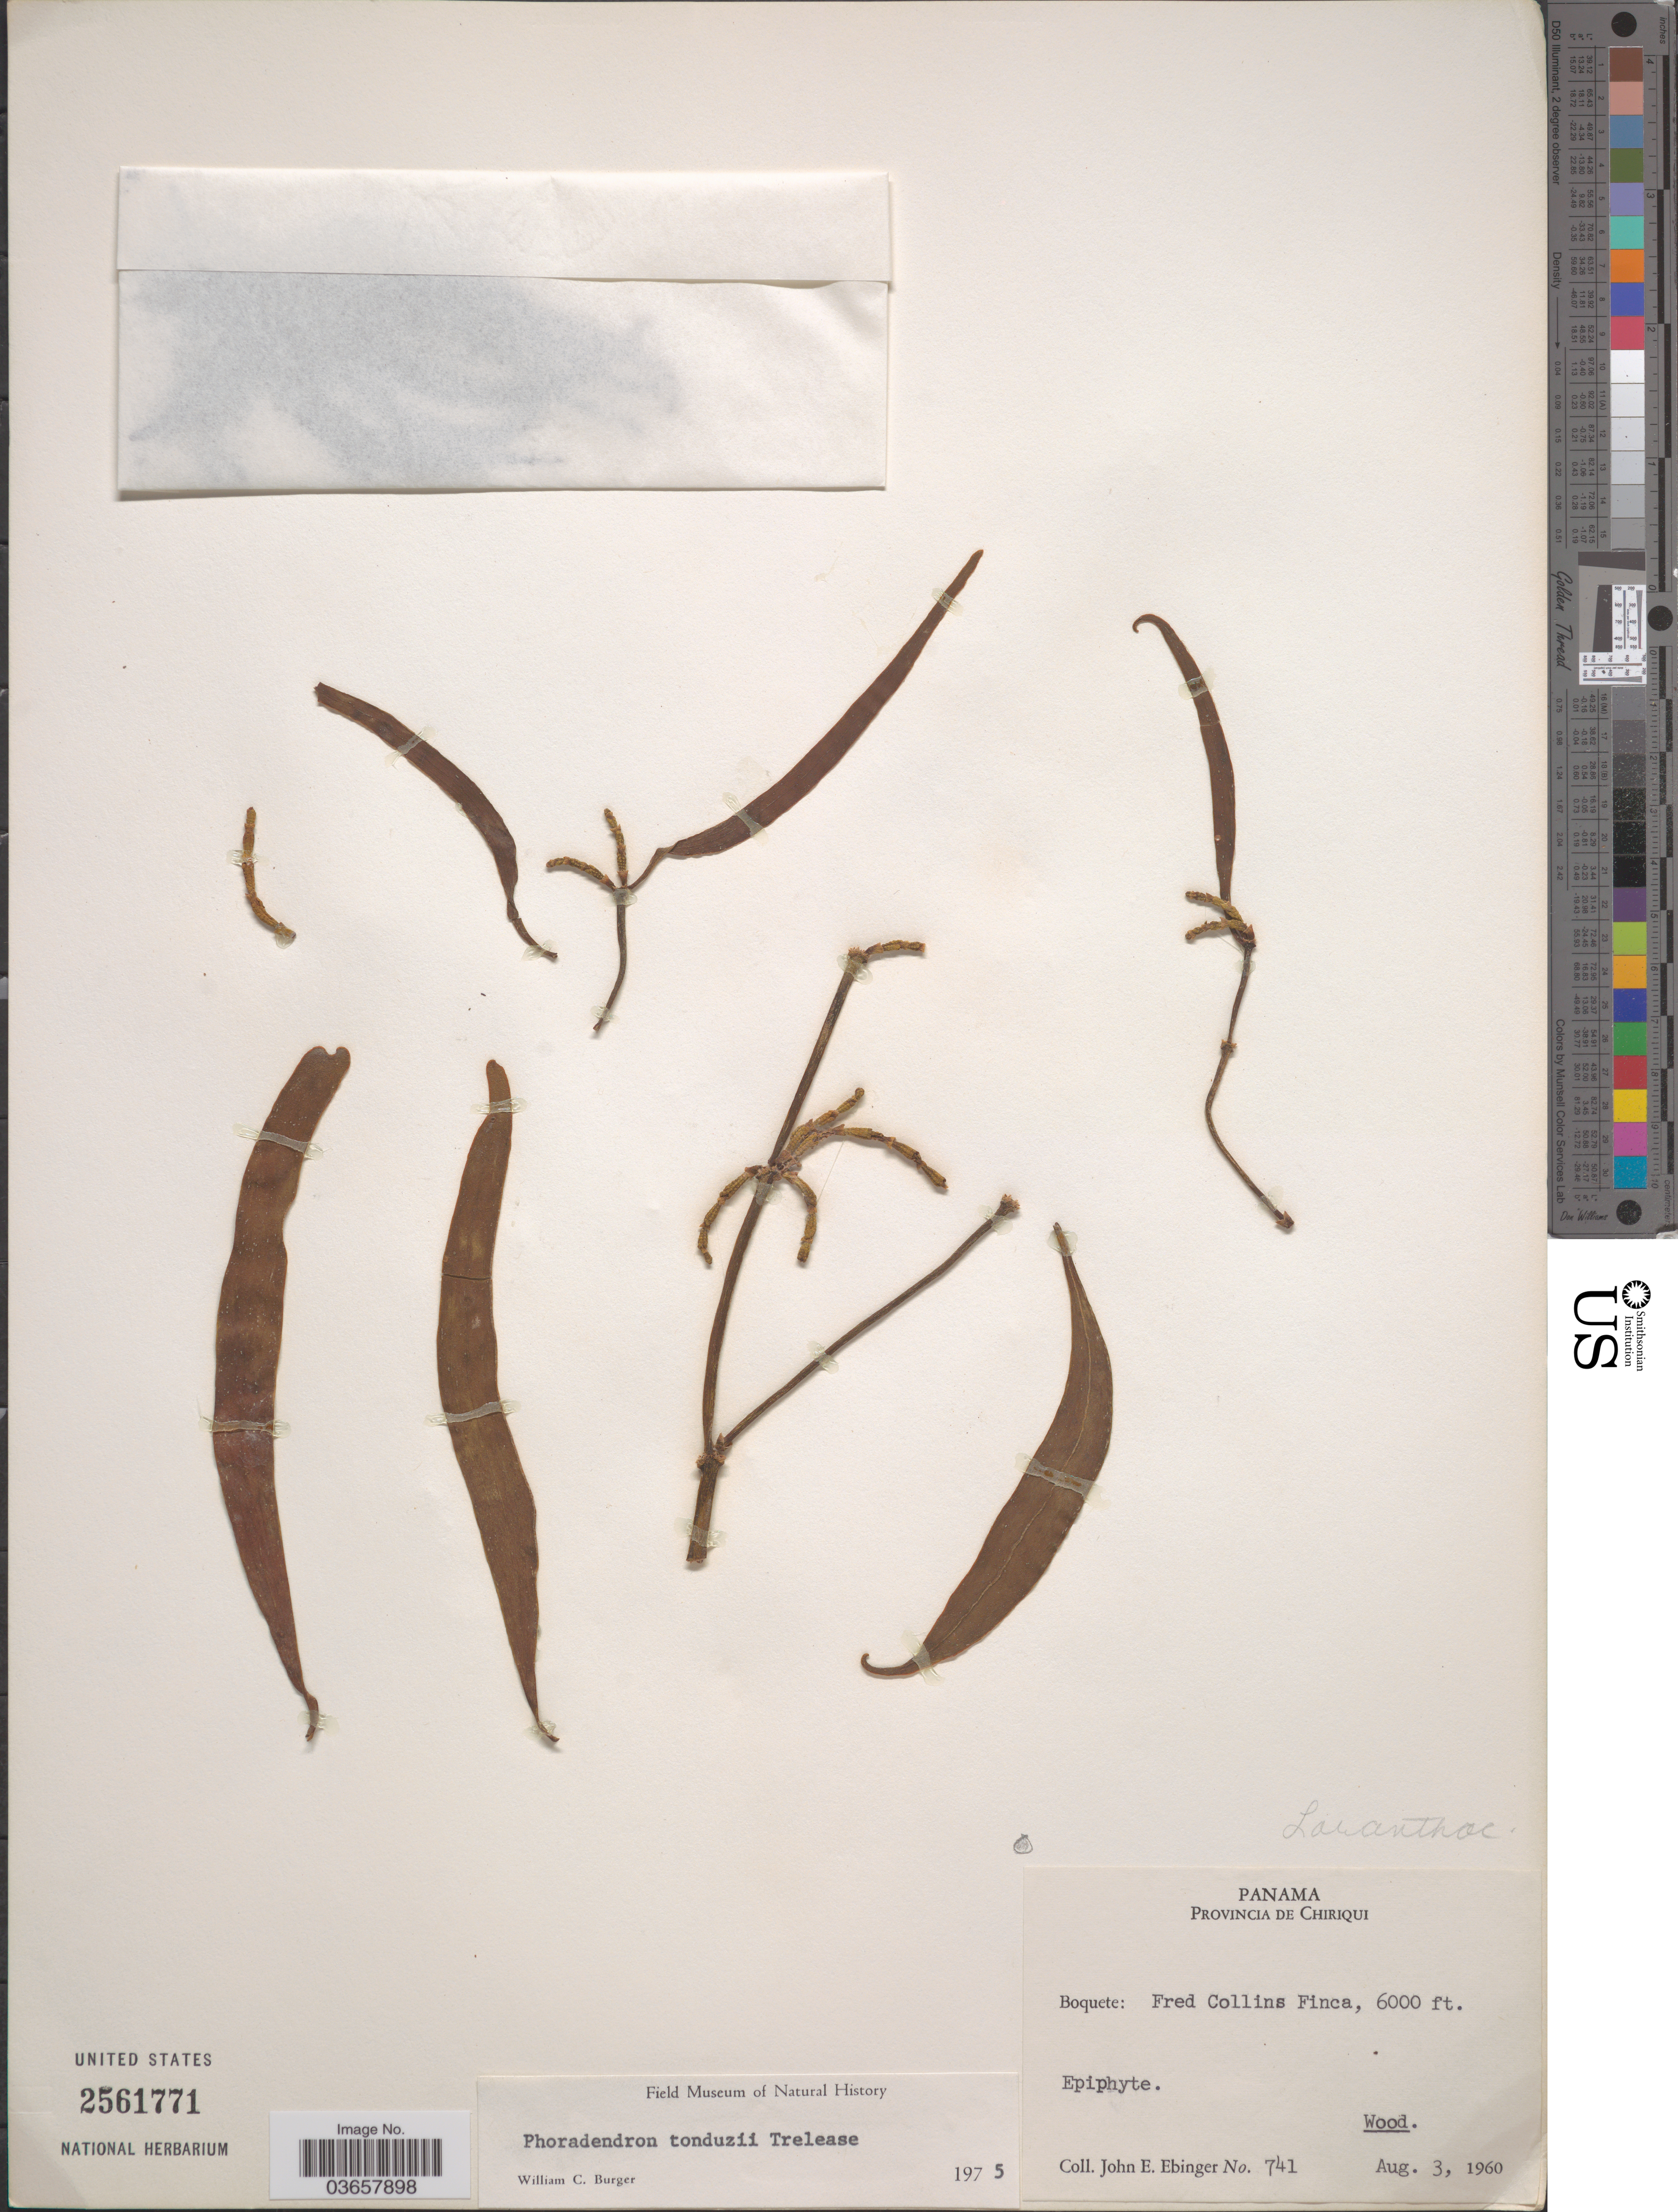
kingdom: Plantae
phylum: Tracheophyta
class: Magnoliopsida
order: Santalales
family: Viscaceae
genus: Phoradendron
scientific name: Phoradendron tonduzii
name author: Trel.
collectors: J. Ebinger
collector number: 741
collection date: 1960-08-03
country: Panama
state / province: Chiriqui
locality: Boquete: Fred Collins Finca.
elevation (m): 1829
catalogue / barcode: US 2561771